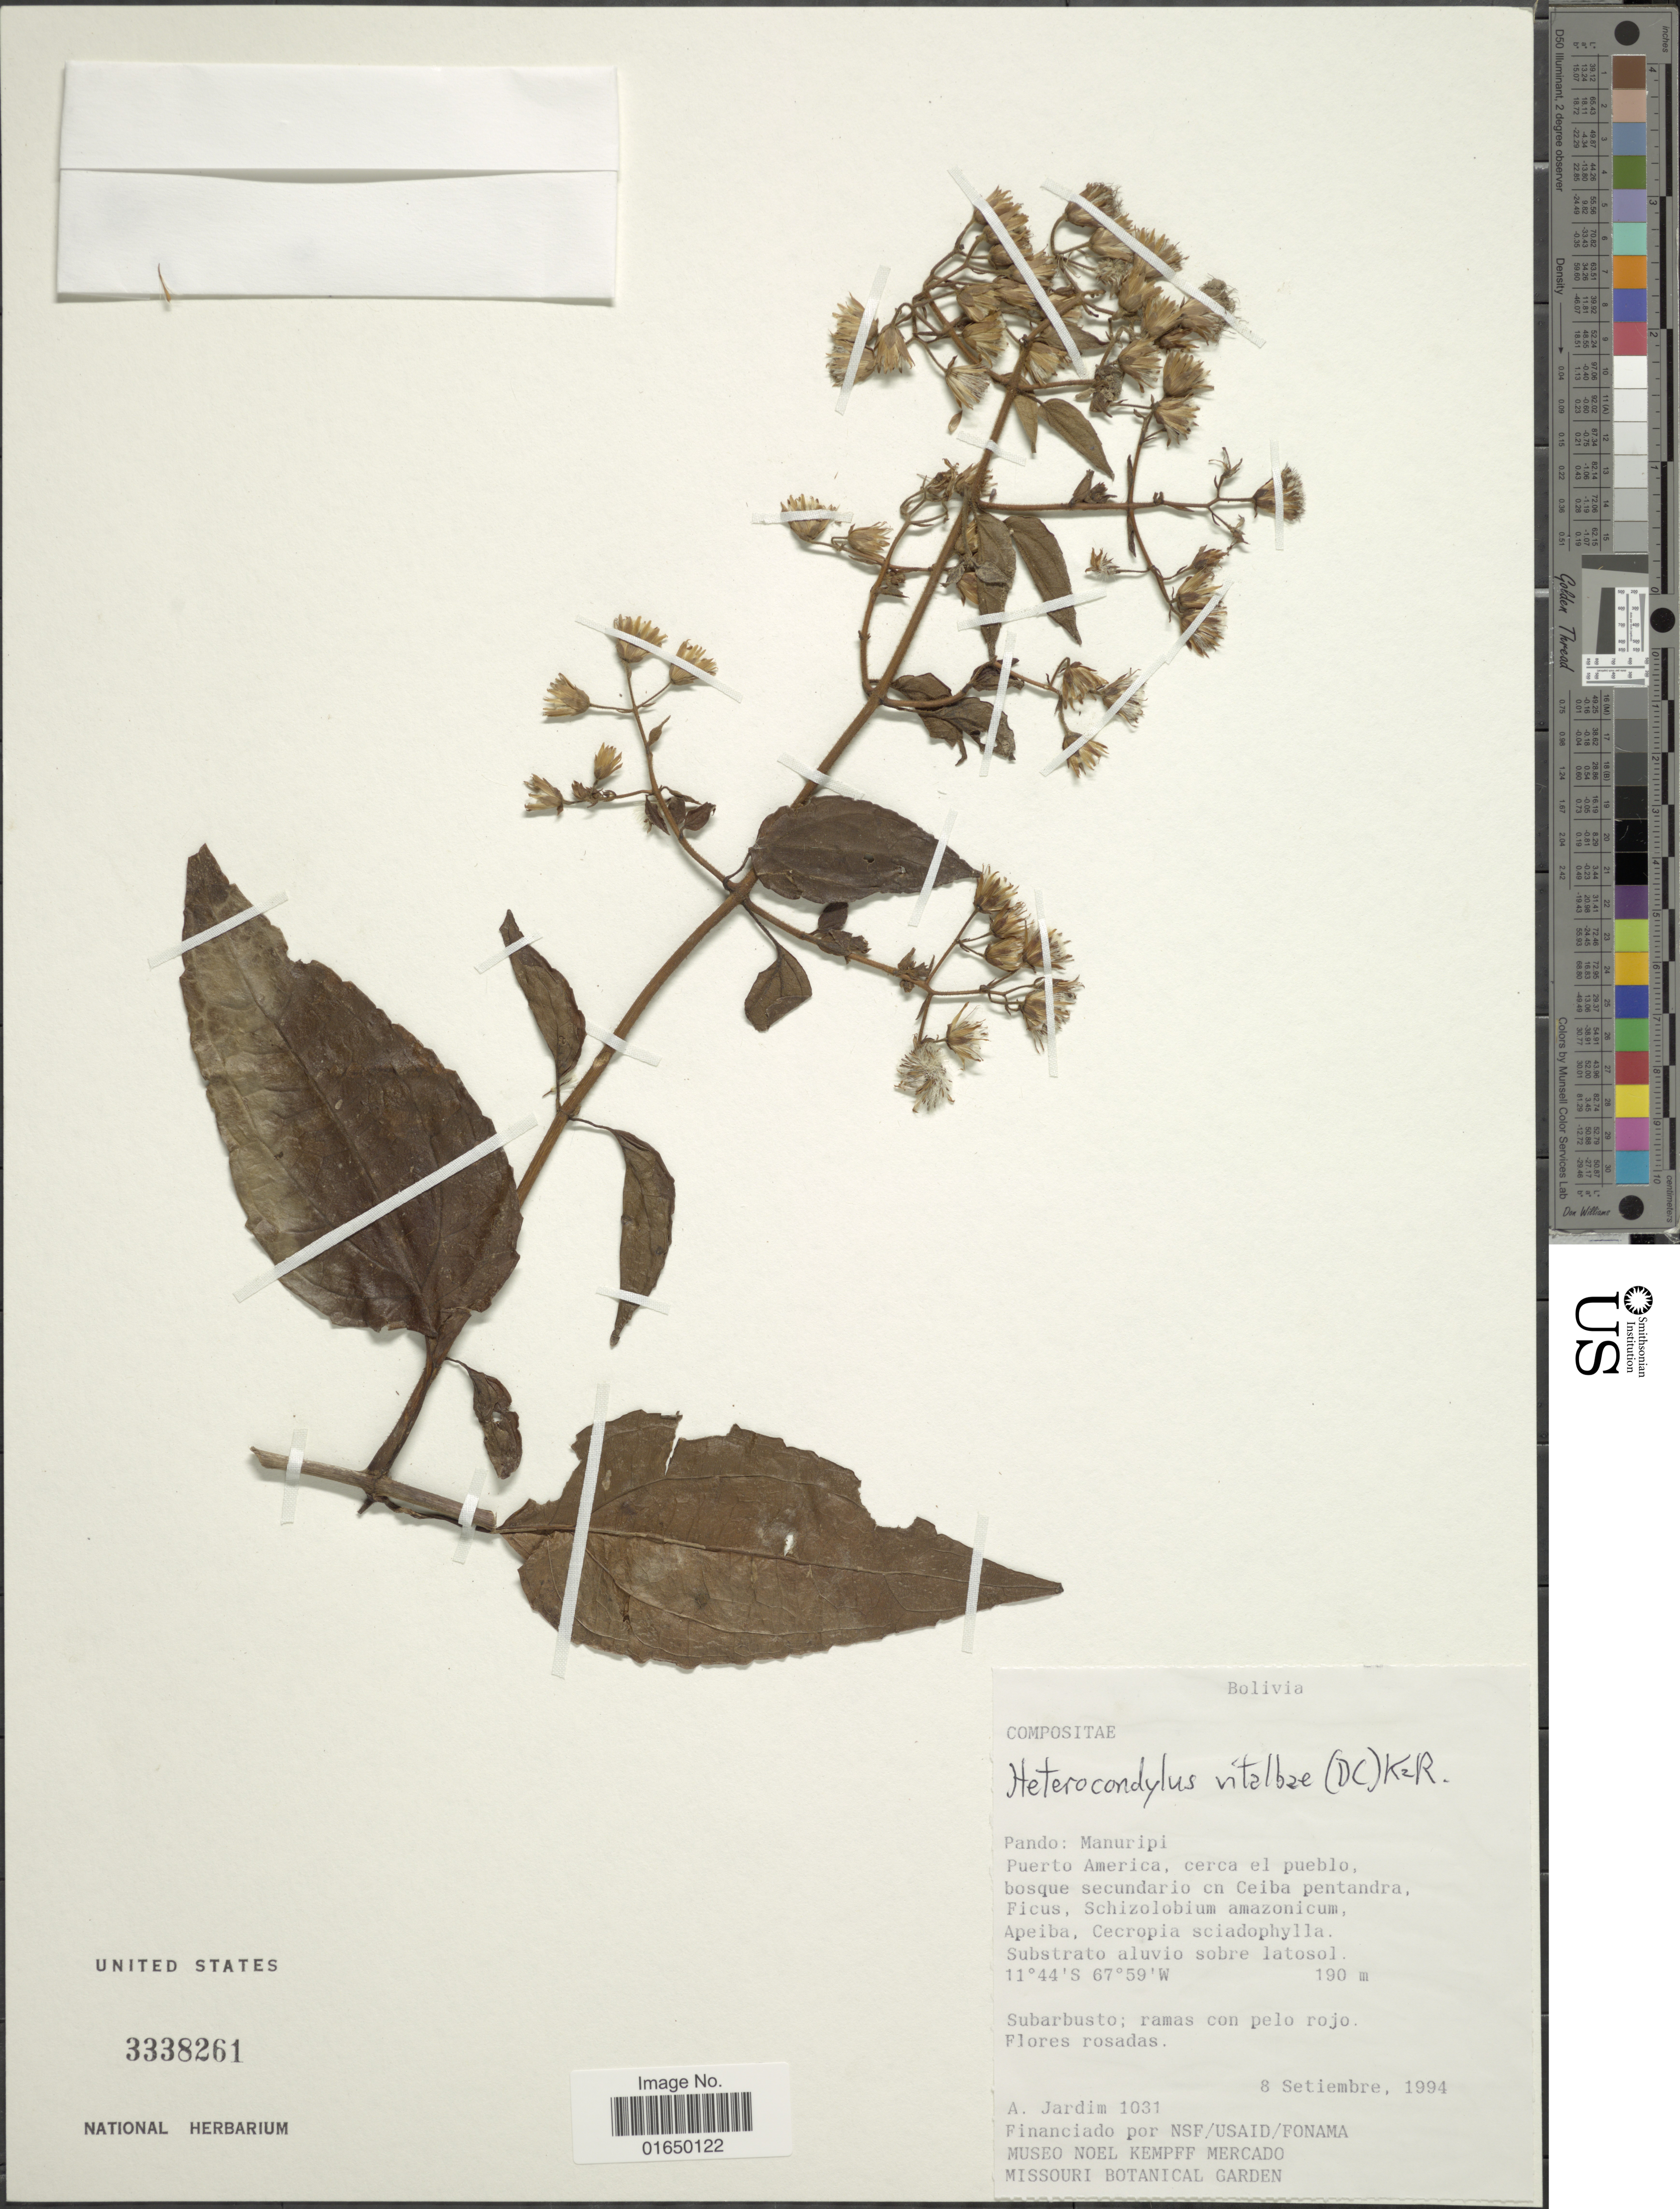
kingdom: Plantae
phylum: Tracheophyta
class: Magnoliopsida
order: Asterales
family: Asteraceae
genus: Heterocondylus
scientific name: Heterocondylus vitalbae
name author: (DC.) R.M. King & H. Rob.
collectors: A. Jardim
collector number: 1031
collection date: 1994-09-08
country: Bolivia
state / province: Pando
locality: Manuripi, Puerto America, cerca el pueblo bosque secundario en Ceiba pentandra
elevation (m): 190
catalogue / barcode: US 3338261